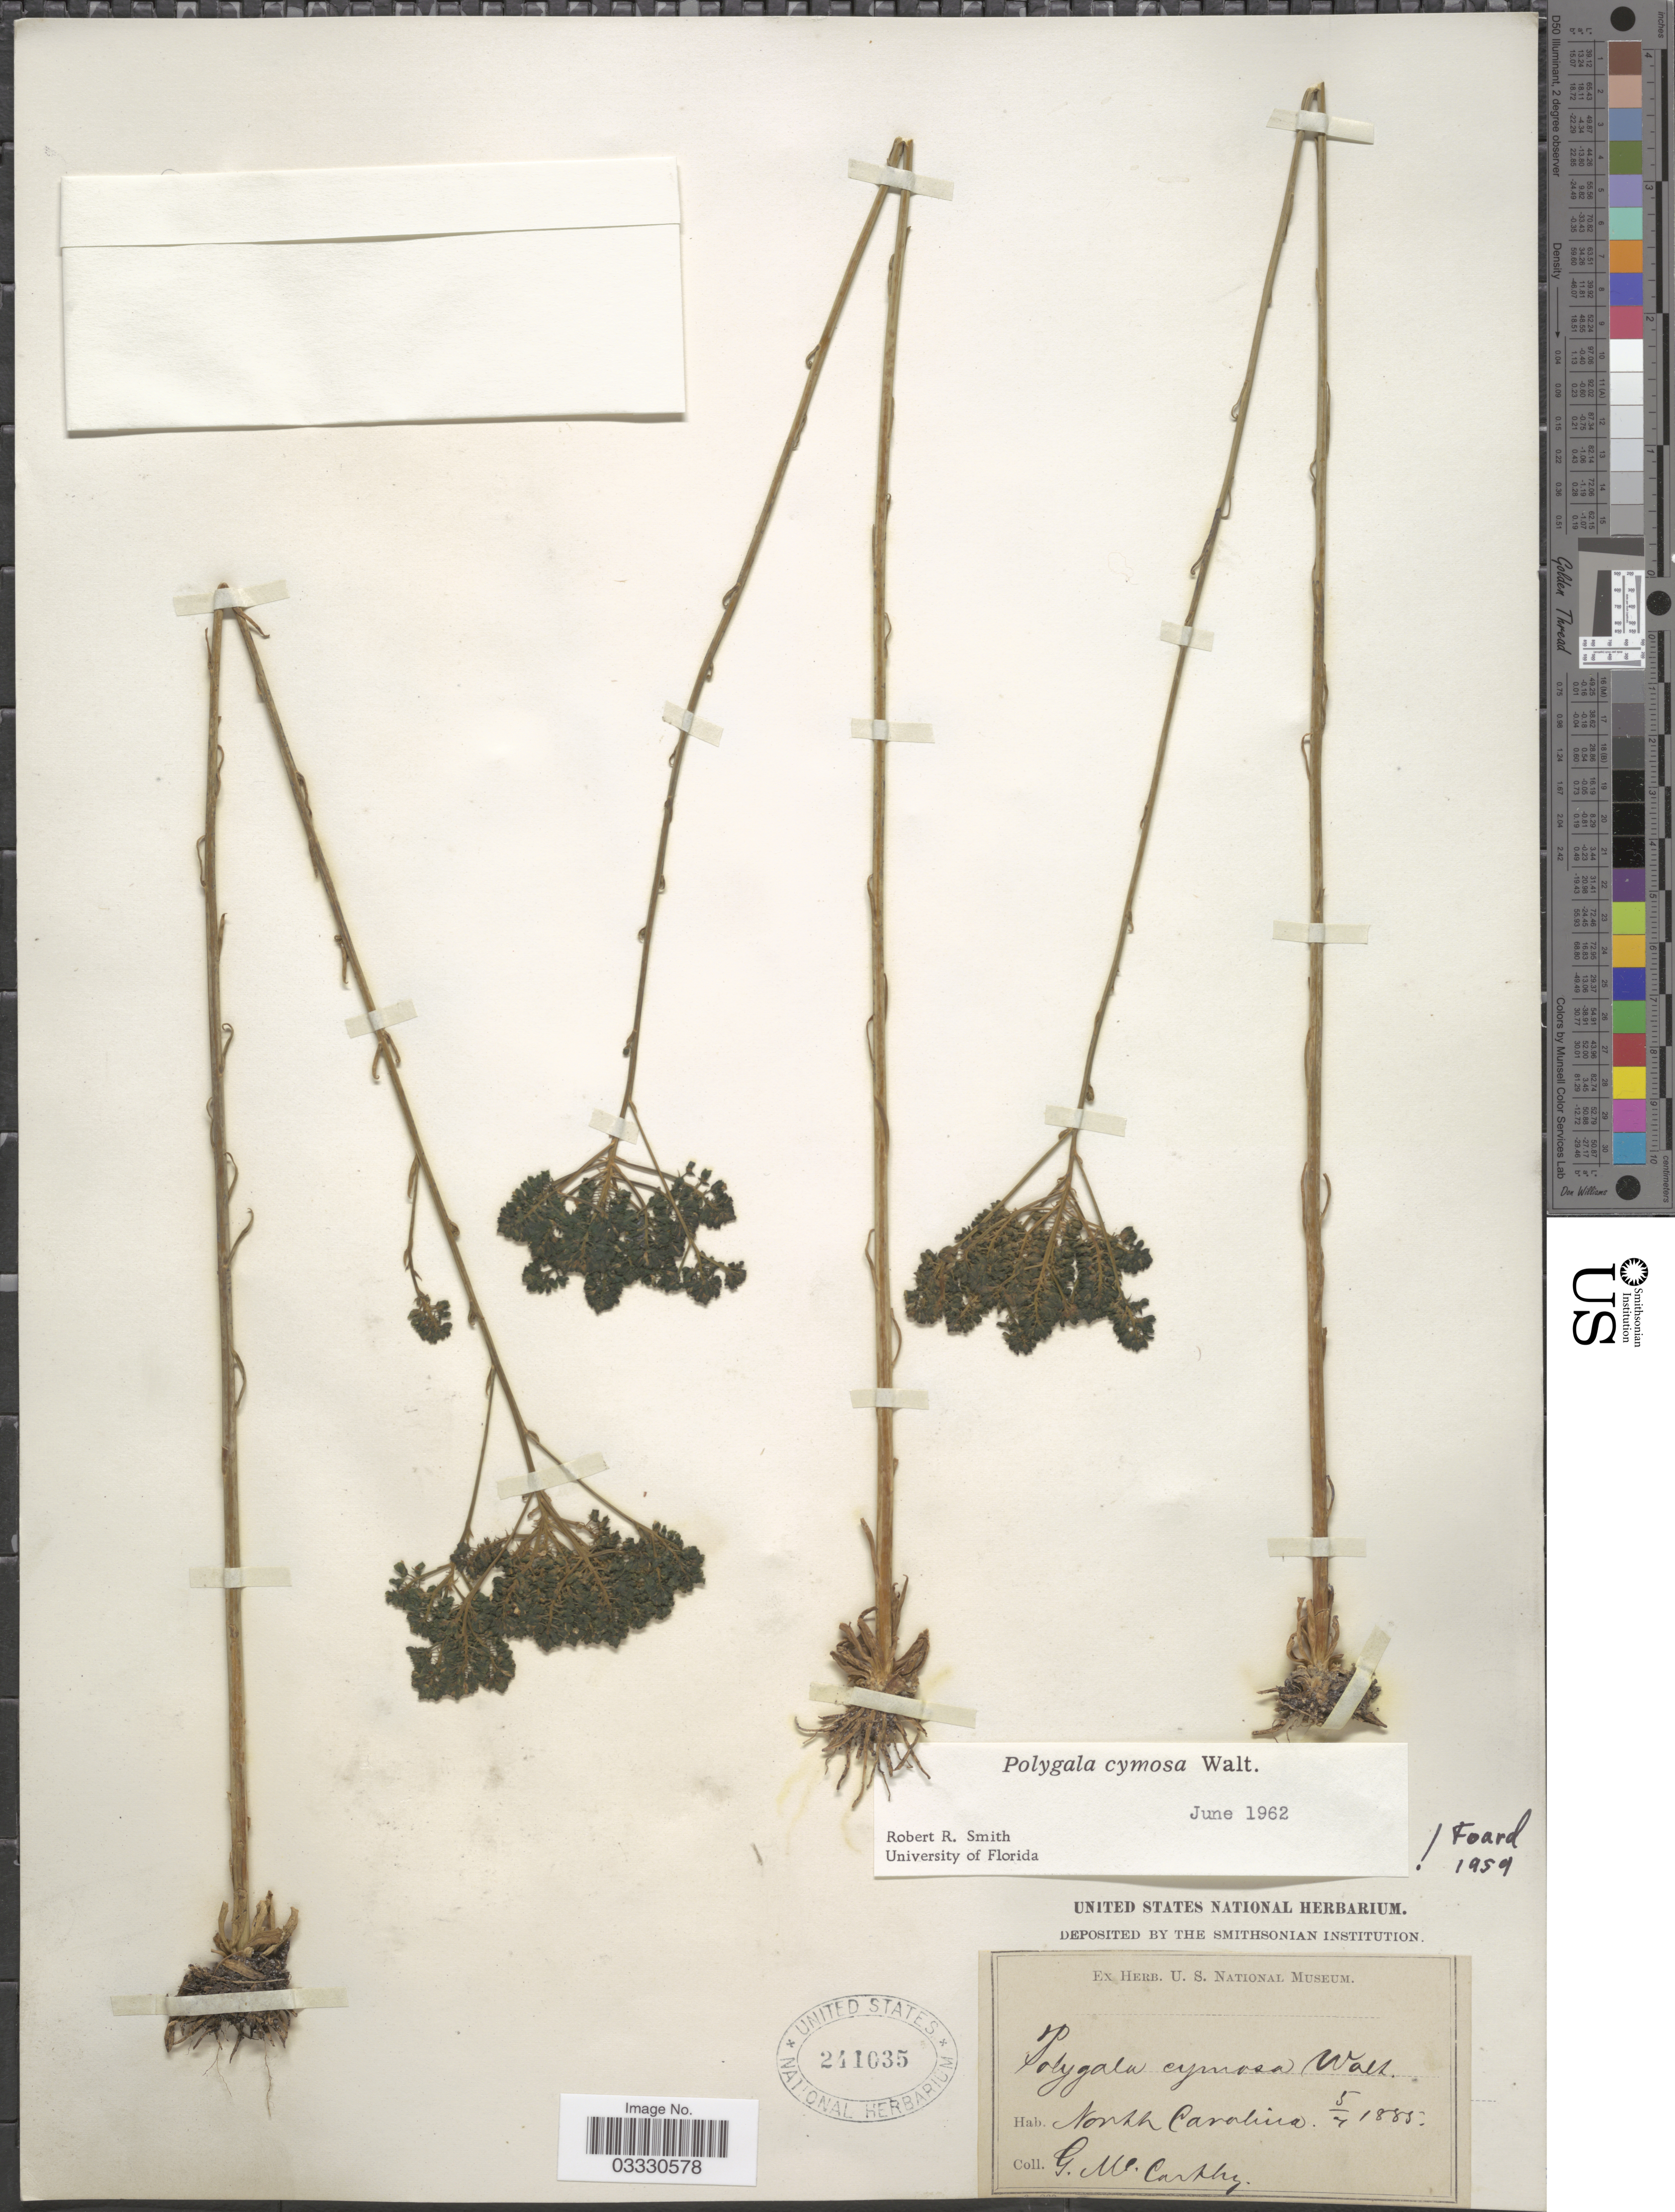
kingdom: Plantae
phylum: Tracheophyta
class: Magnoliopsida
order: Fabales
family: Polygalaceae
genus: Polygala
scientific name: Polygala cymosa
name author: Walter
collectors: G. McCarthy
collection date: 1885-07-05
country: United States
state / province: North Carolina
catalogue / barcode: US 241035